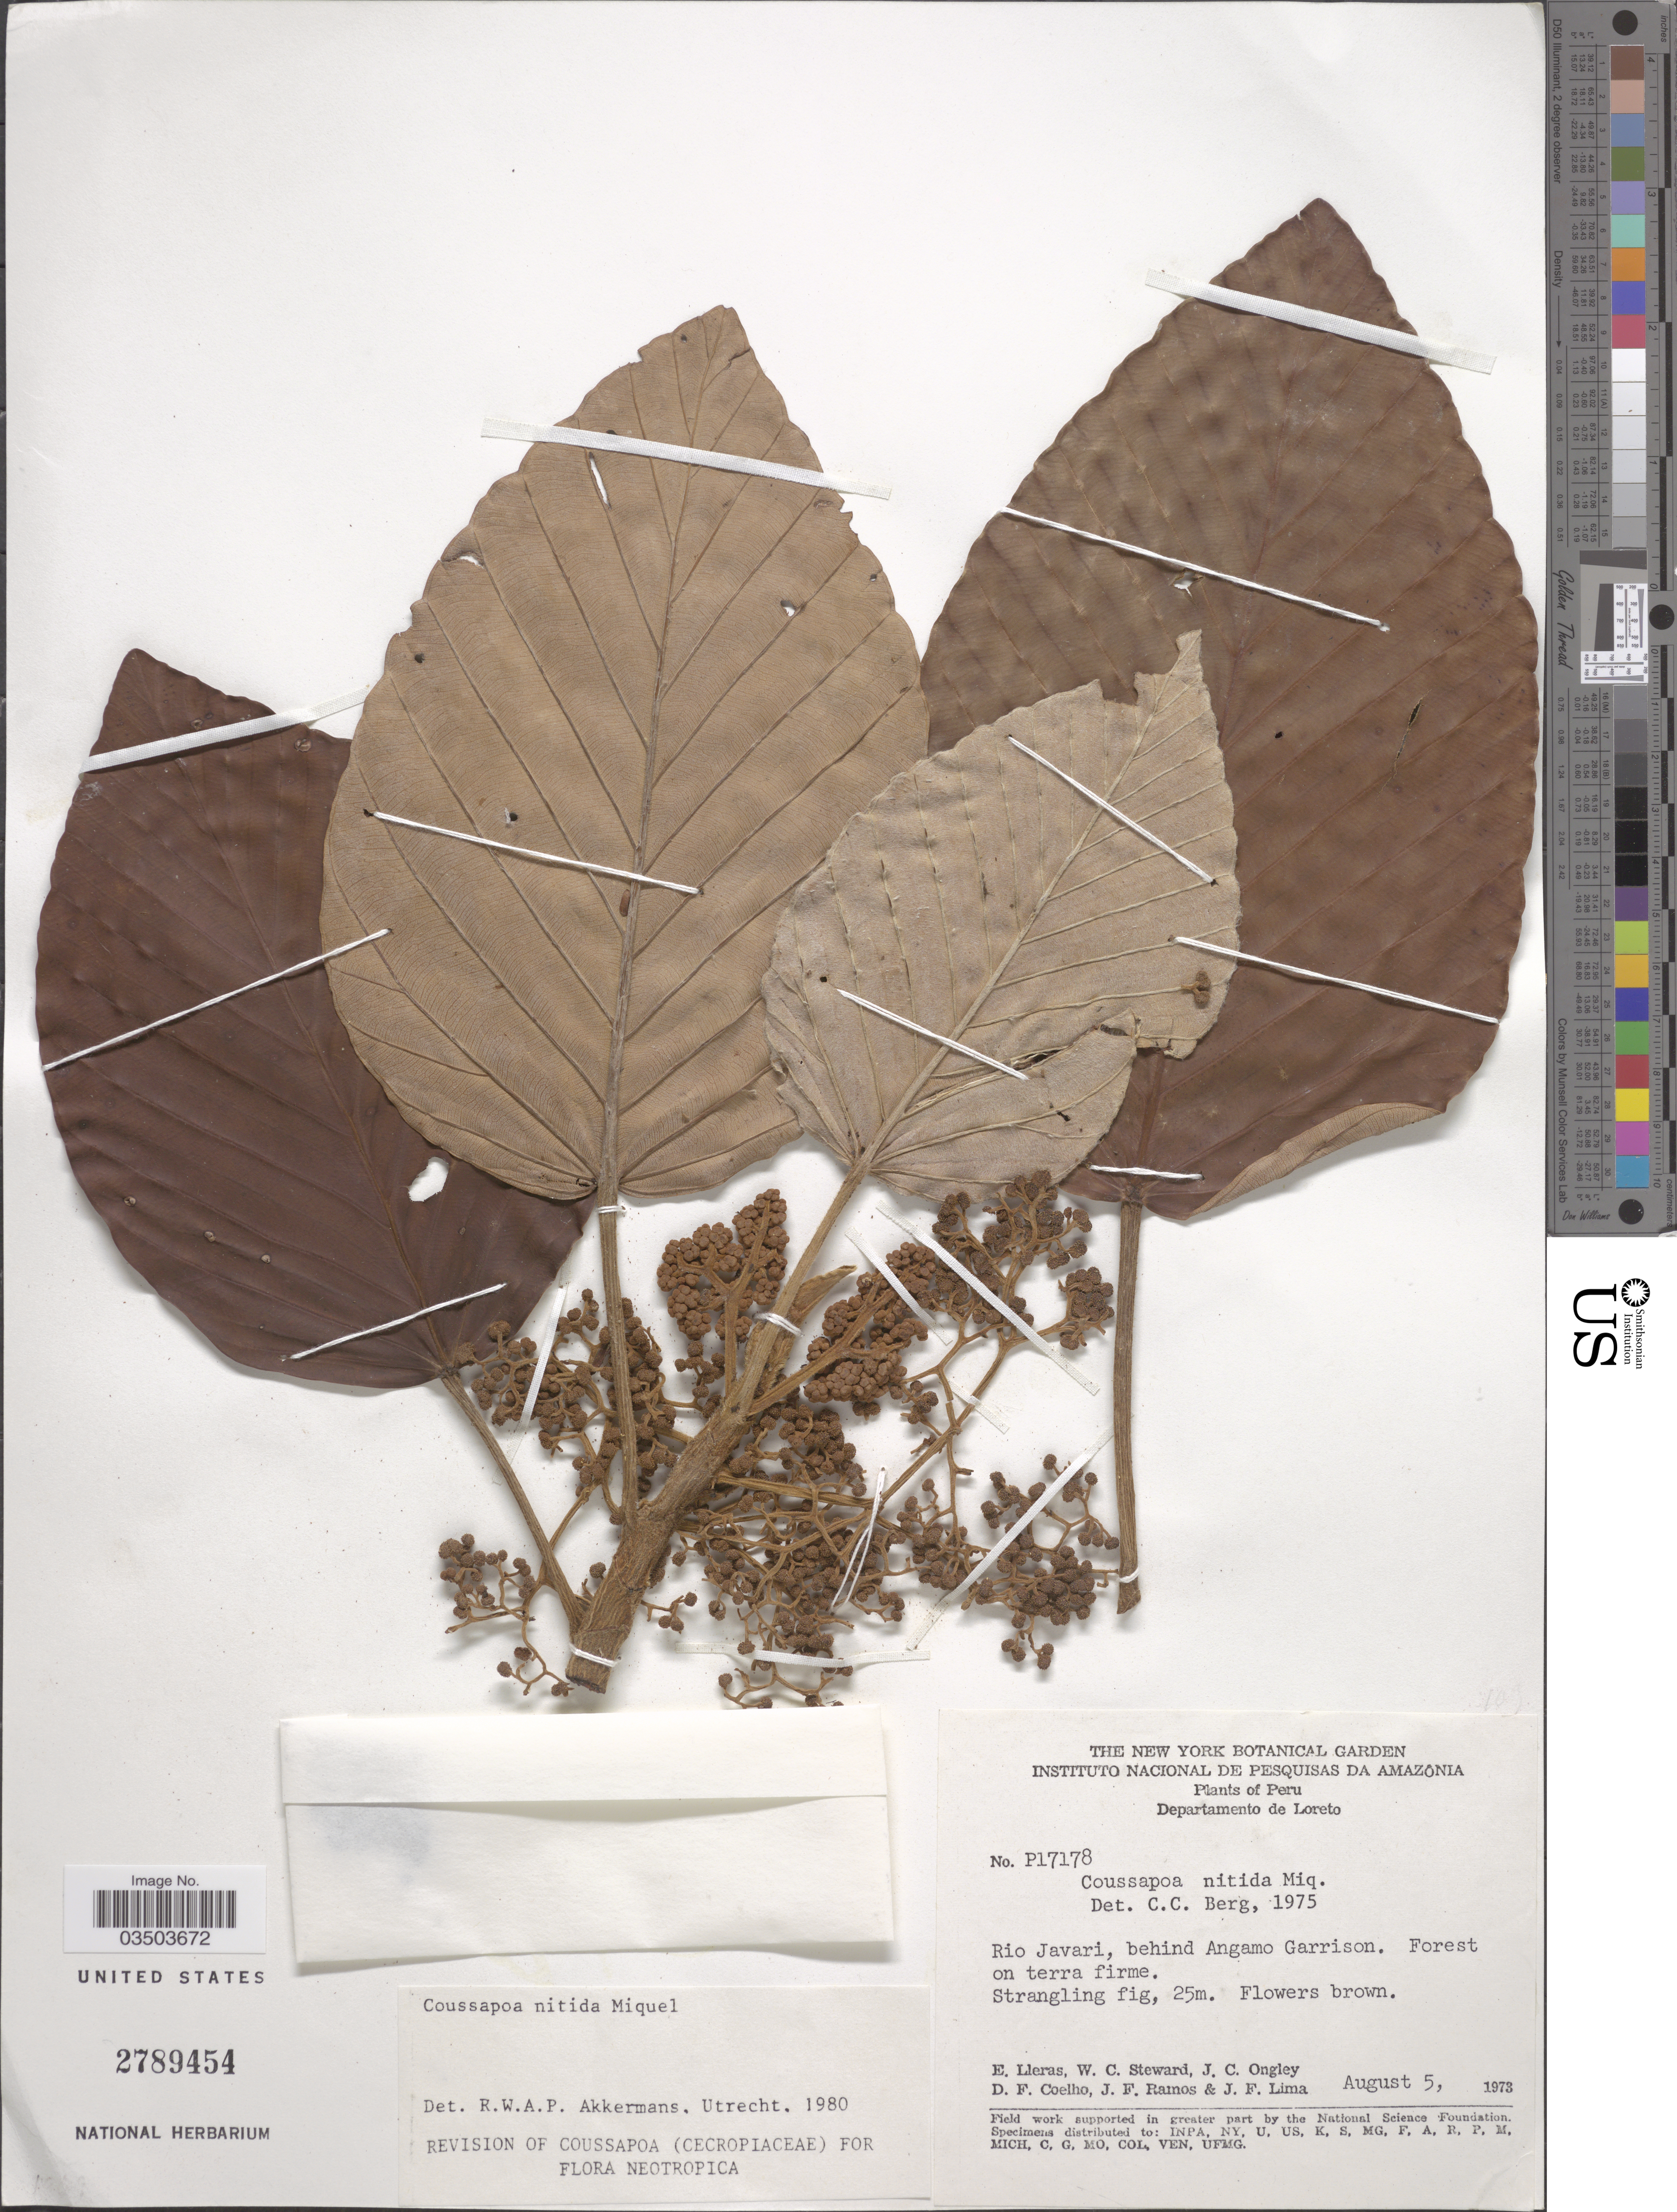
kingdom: Plantae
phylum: Tracheophyta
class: Magnoliopsida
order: Rosales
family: Urticaceae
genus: Coussapoa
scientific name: Coussapoa nitida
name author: Miq.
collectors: E. Lleras, W. C. Steward, J. C. Ongley, D. F. Coêlho & et al.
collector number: P17178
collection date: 1973-08-05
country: Peru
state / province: Loreto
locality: Departamento de Loreto. Rio Javari, behind Angamo Garrison.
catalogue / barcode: US 2789454